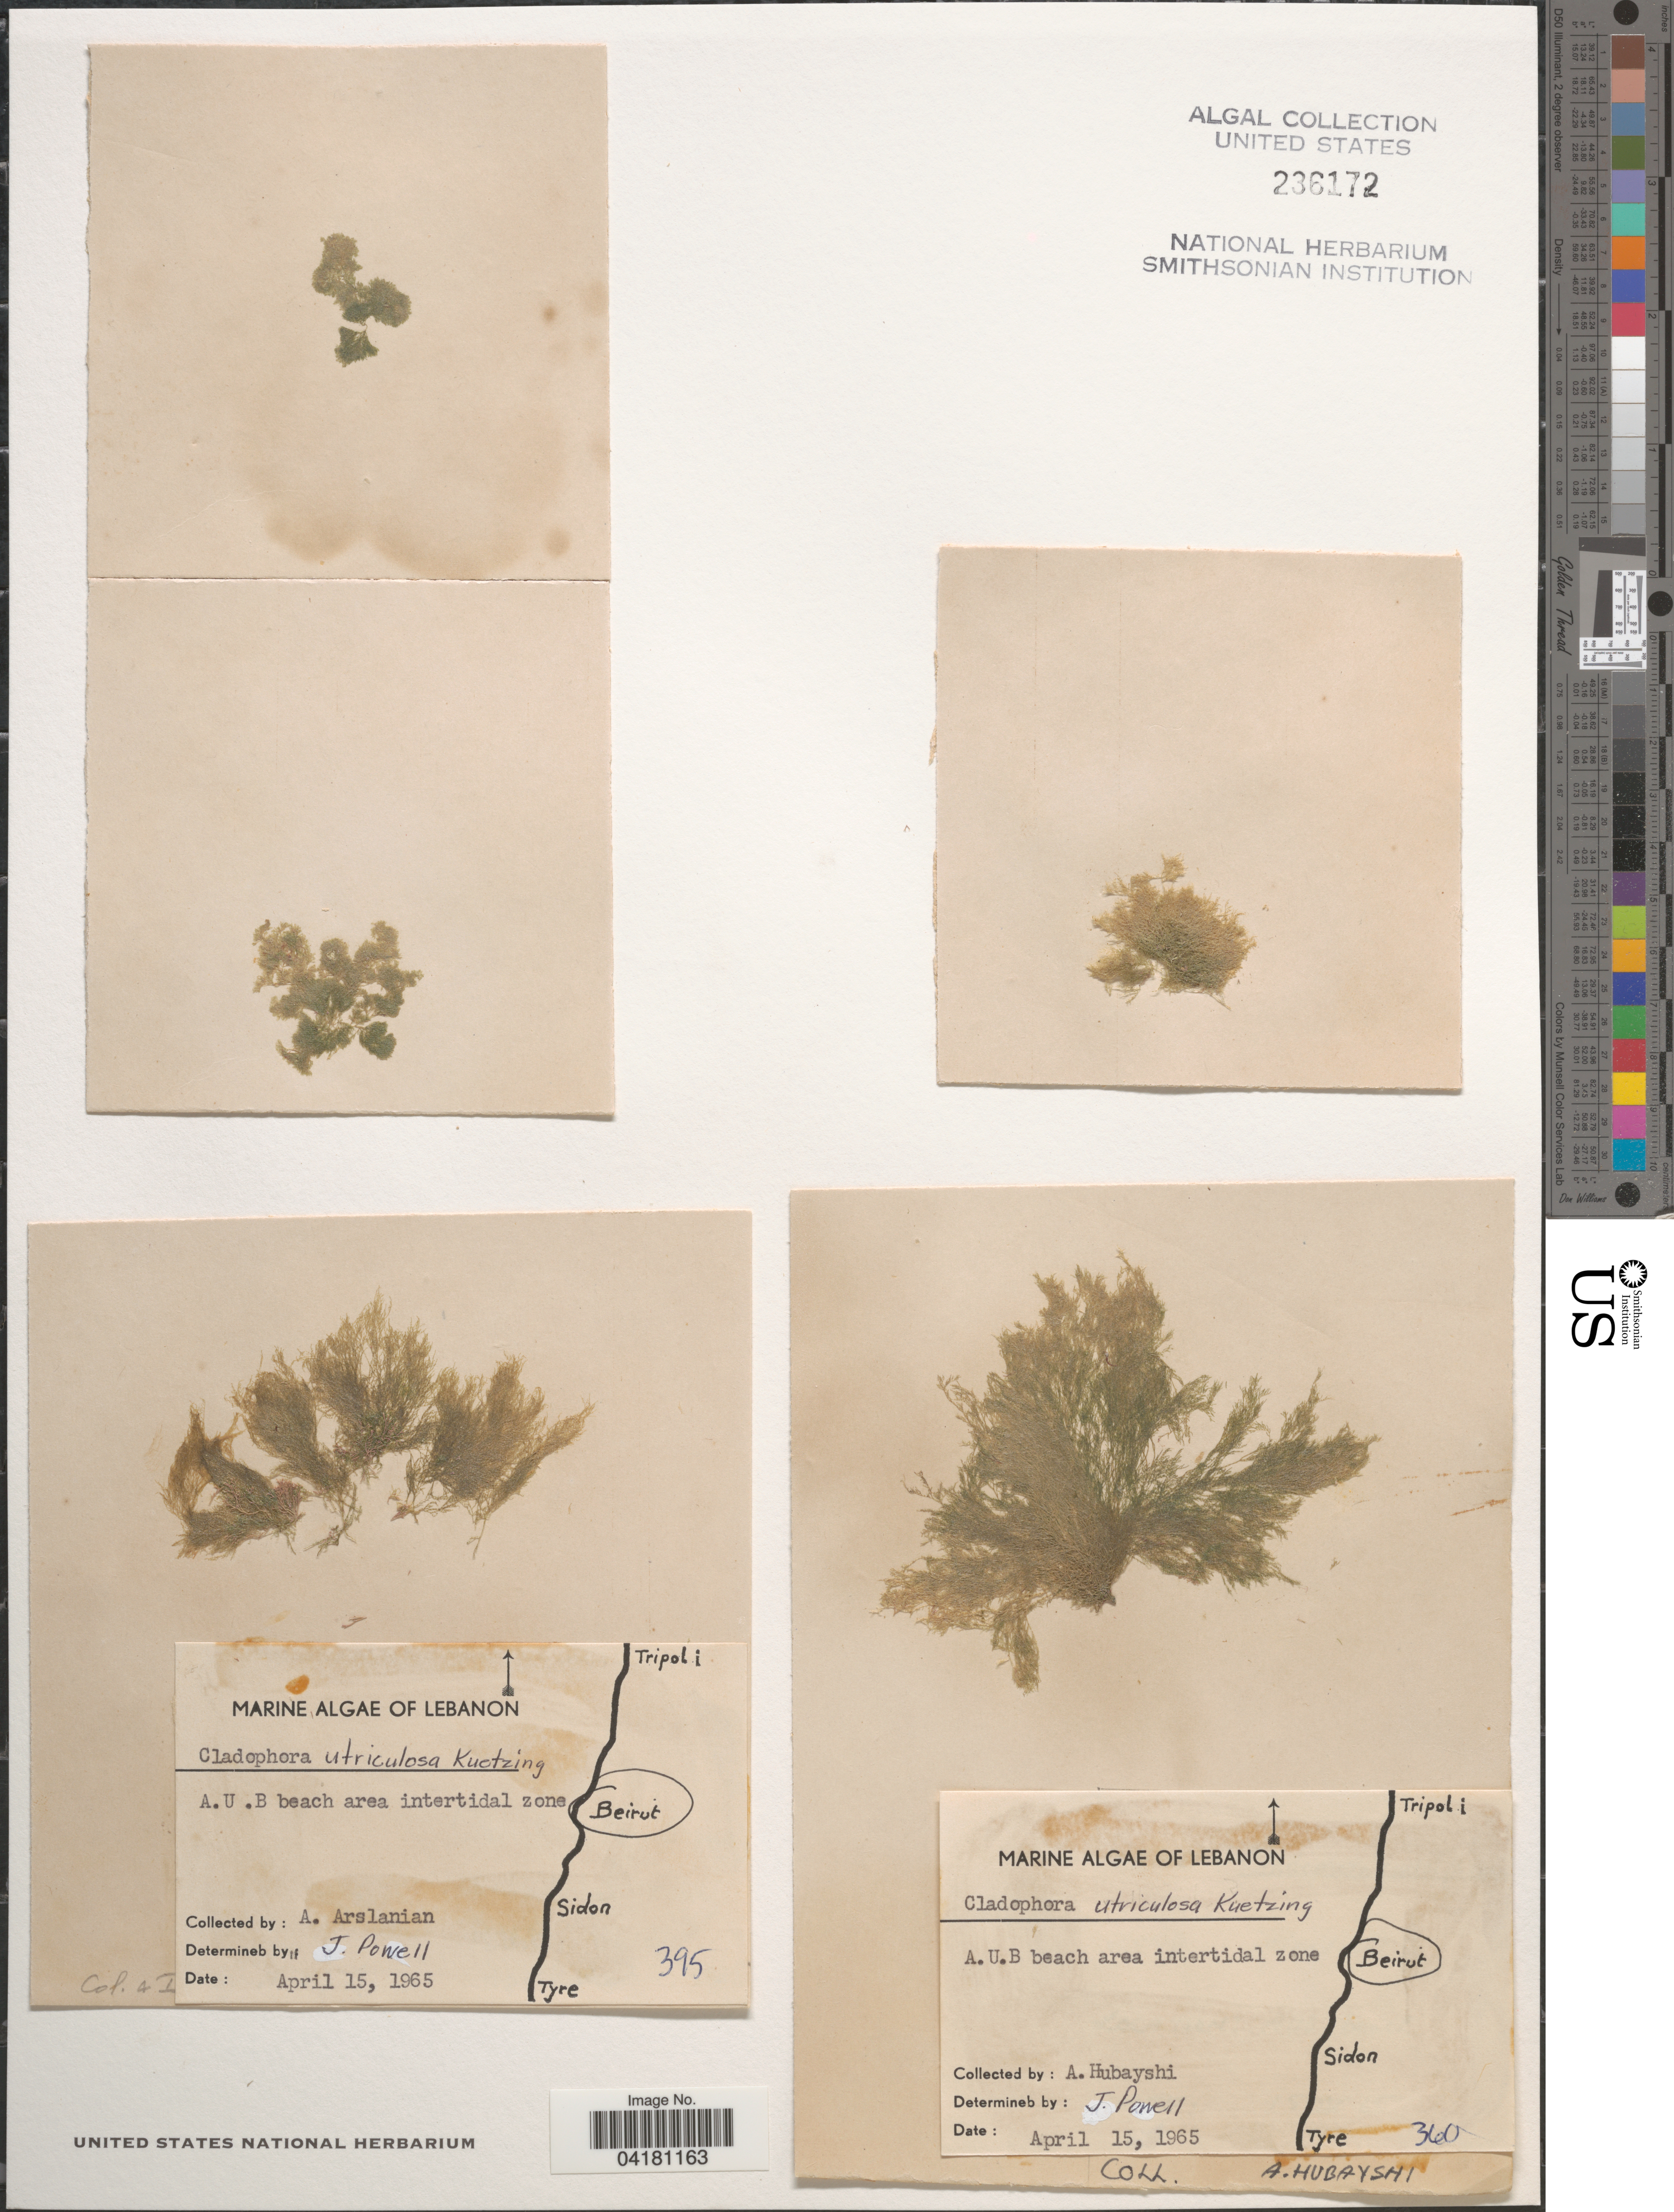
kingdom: Plantae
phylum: Chlorophyta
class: Ulvophyceae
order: Cladophorales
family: Cladophoraceae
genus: Cladophora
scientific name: Cladophora utriculosa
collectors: A. Hubayshi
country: Lebanon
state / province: Beyrouth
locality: A.U.B beach area intertidal zone. Beirut.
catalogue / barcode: US 236172-2